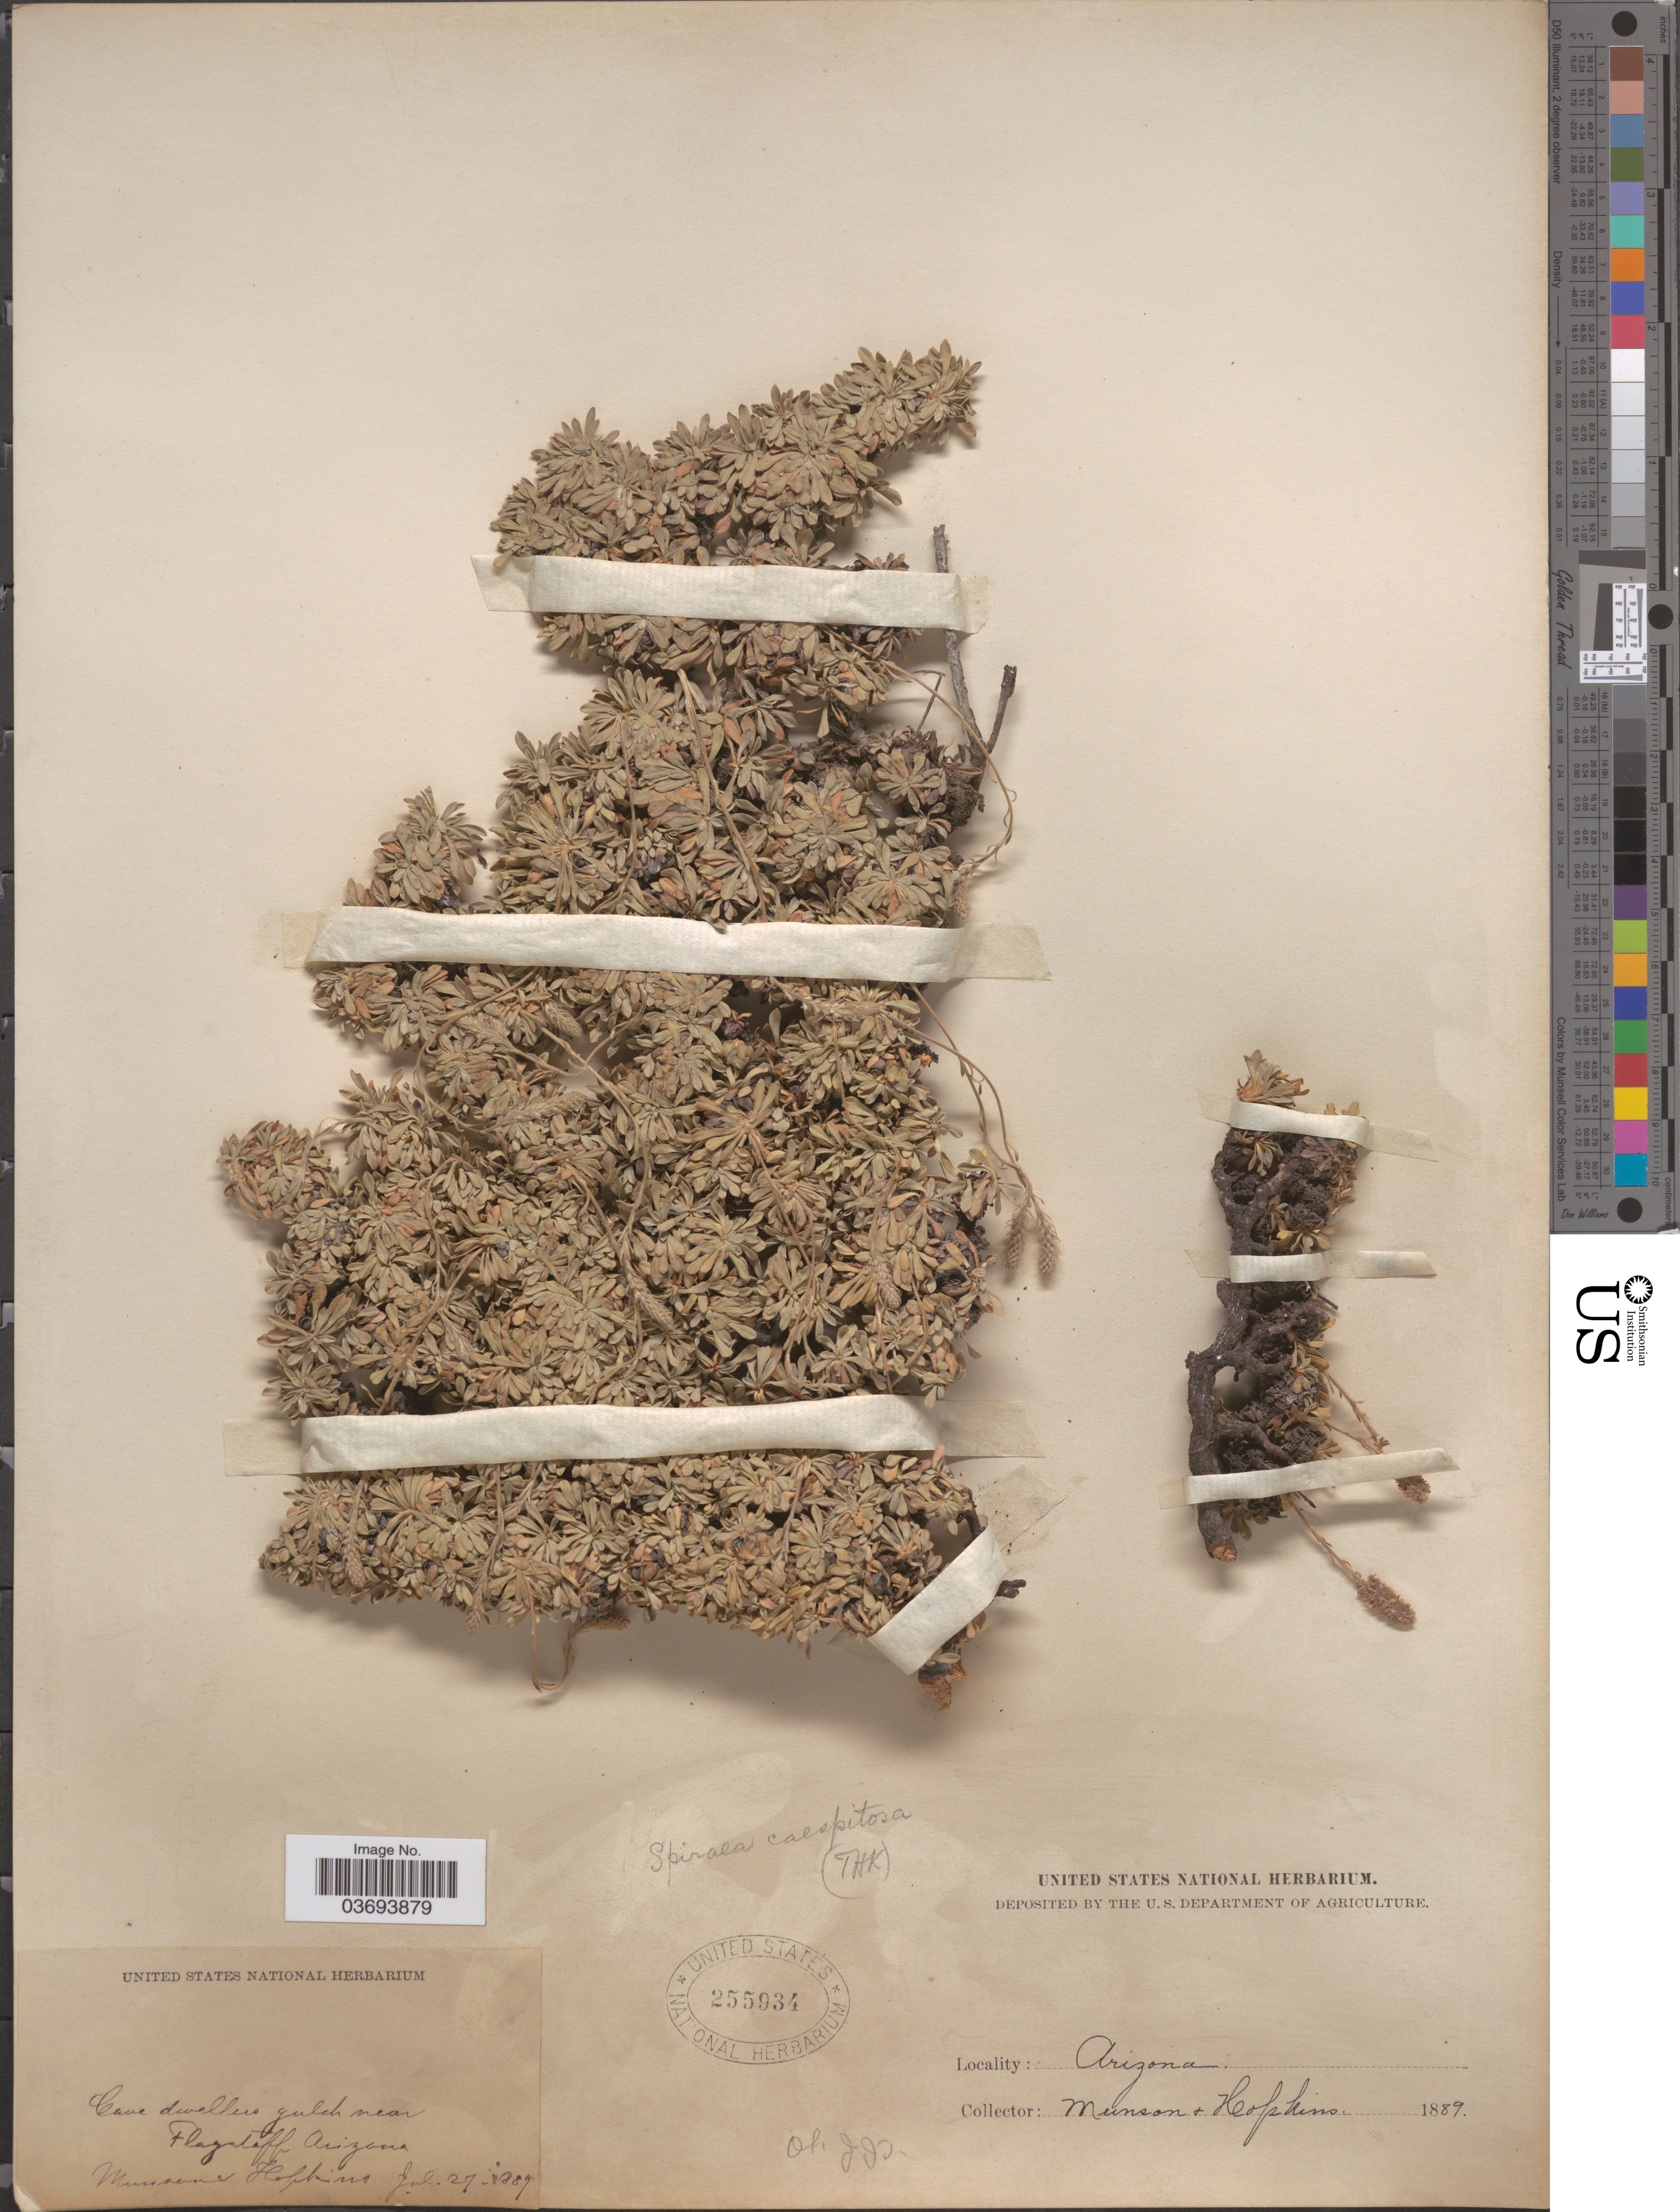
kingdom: Plantae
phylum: Tracheophyta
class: Magnoliopsida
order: Rosales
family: Rosaceae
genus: Petrophytum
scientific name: Petrophytum caespitosum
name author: (Nutt.) Rydb.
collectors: -. Munson & -- Hopkins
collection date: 1889-07-27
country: United States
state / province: Arizona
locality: Cave dwellers gulch near Flagstaff.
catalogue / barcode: US 255934